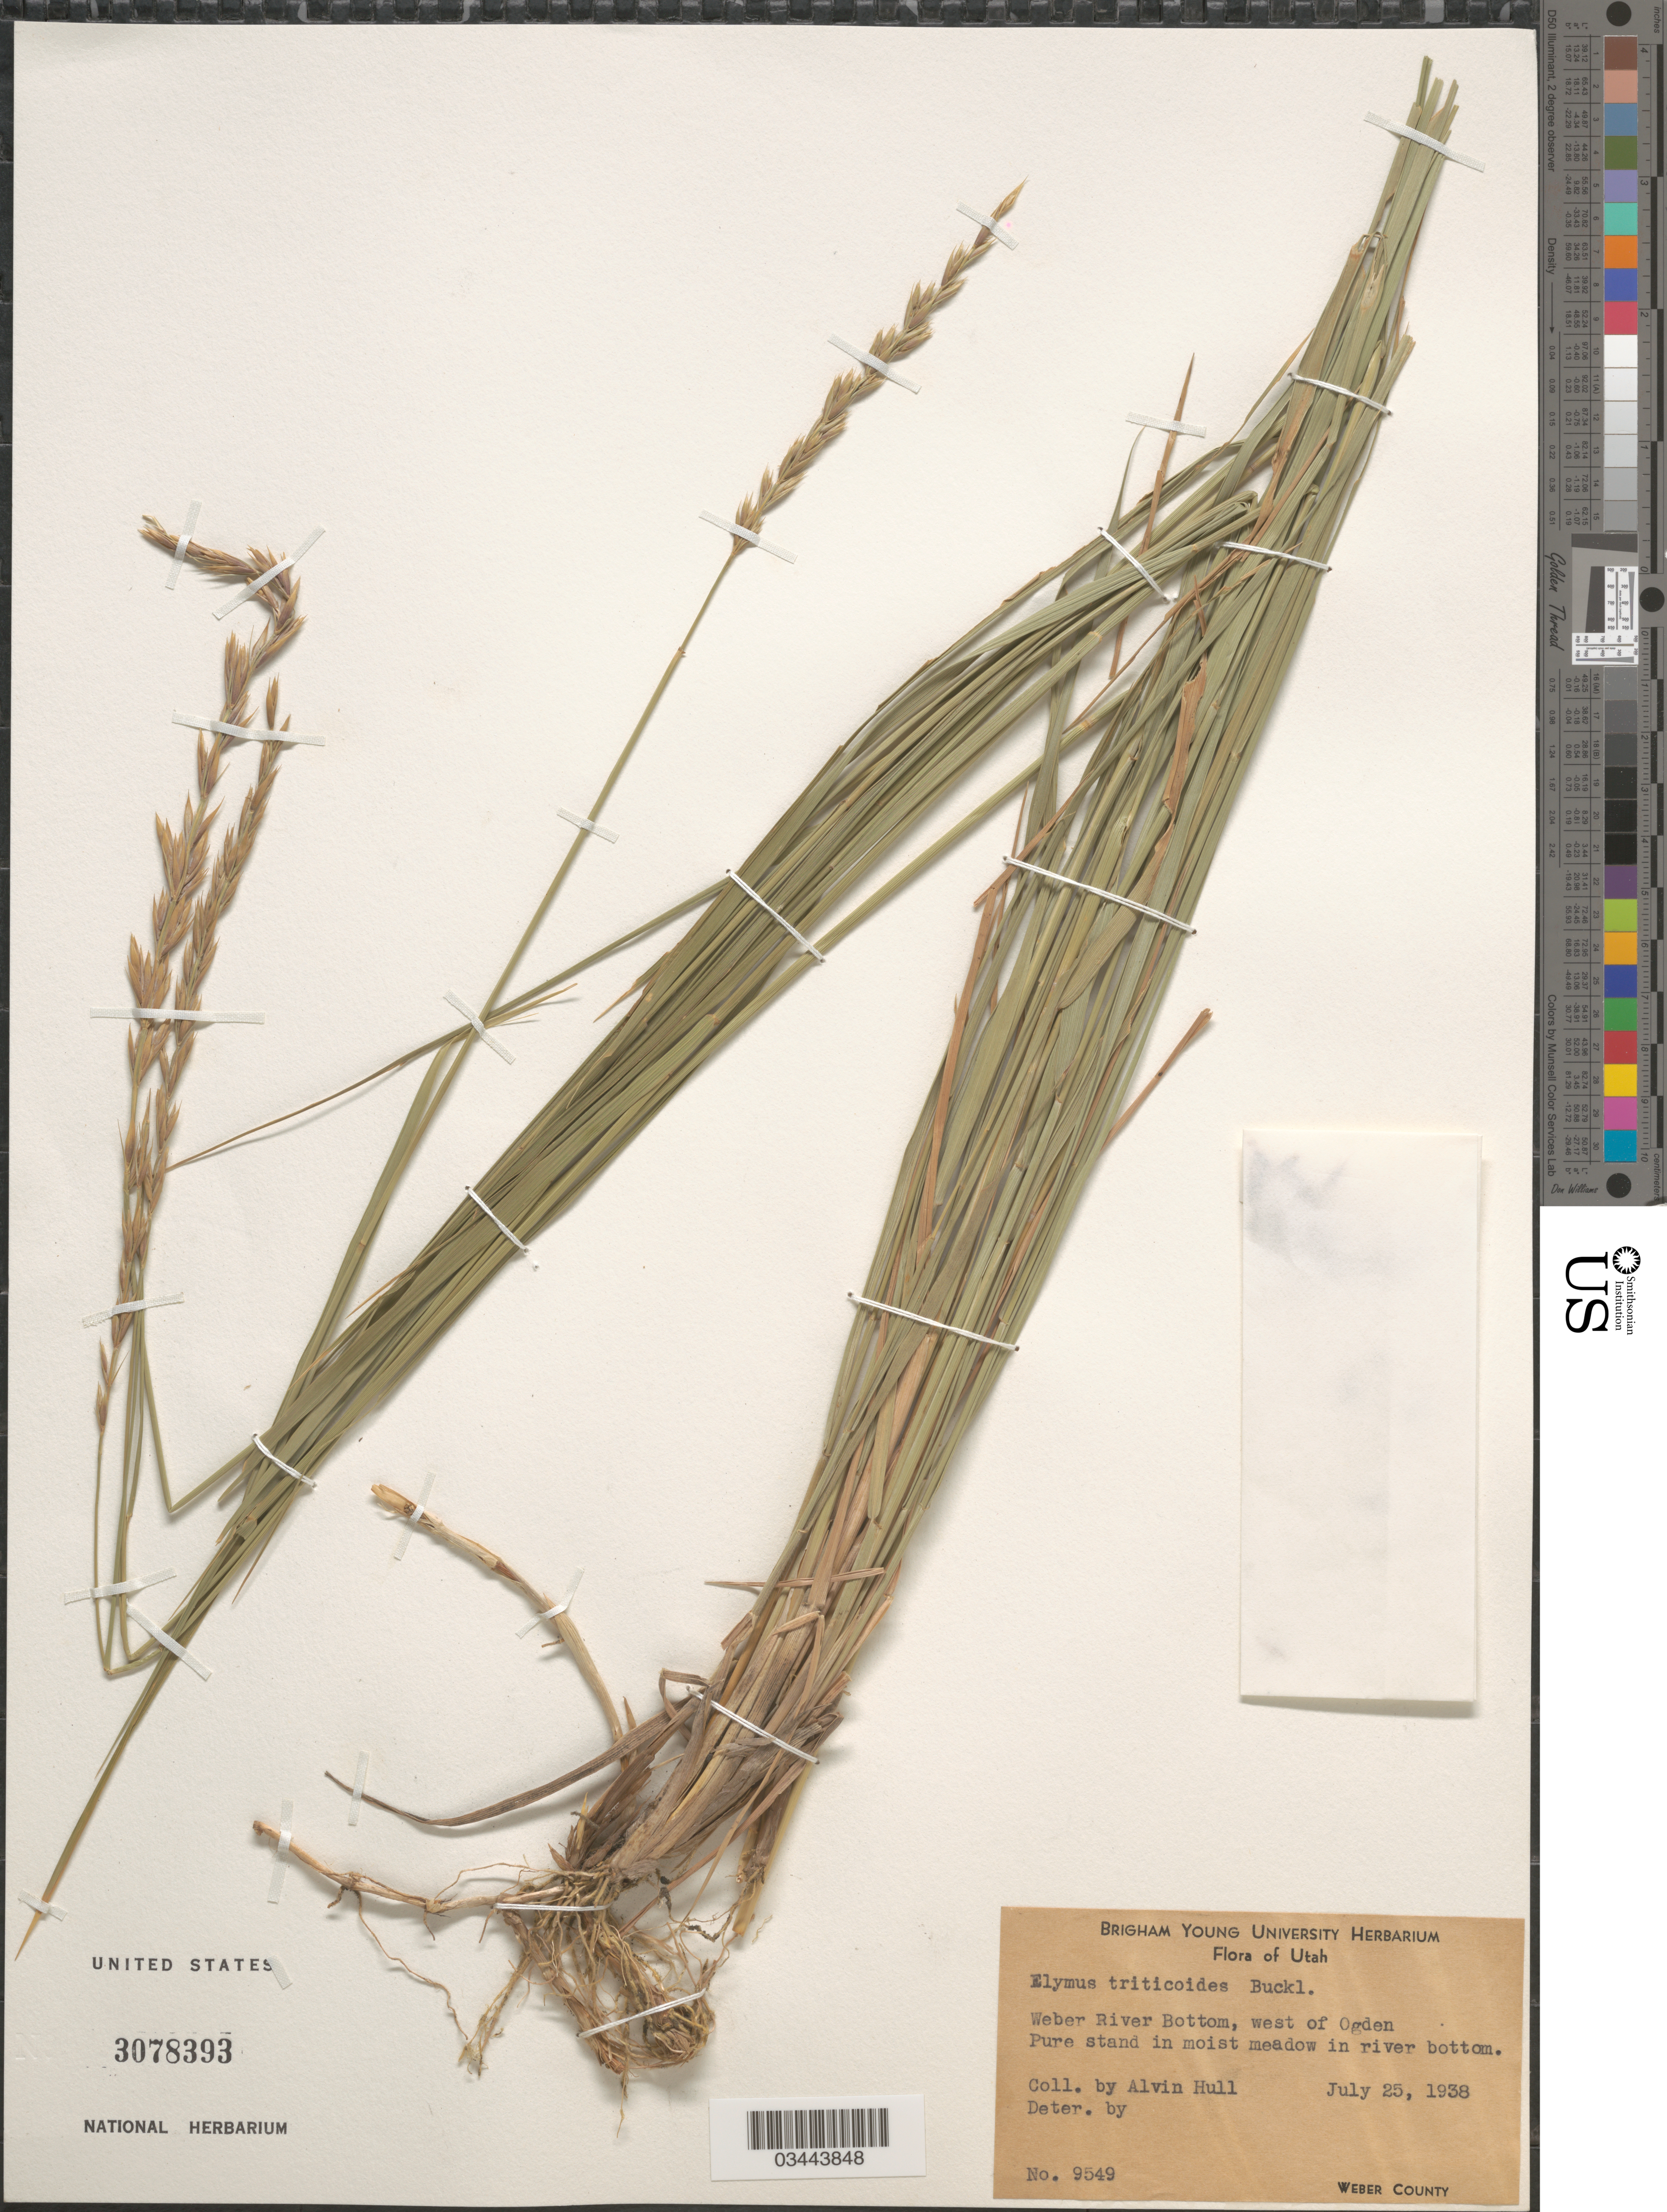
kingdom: Plantae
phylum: Tracheophyta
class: Liliopsida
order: Poales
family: Poaceae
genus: Leymus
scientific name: Leymus triticoides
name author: (Buckley) Pilg.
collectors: A. Hull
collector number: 9549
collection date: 1938-07-25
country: United States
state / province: Utah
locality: Weber River Bottom, west of Ogden. Pure stand in moist meadow in river bottom. Weber County.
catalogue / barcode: US 3078393